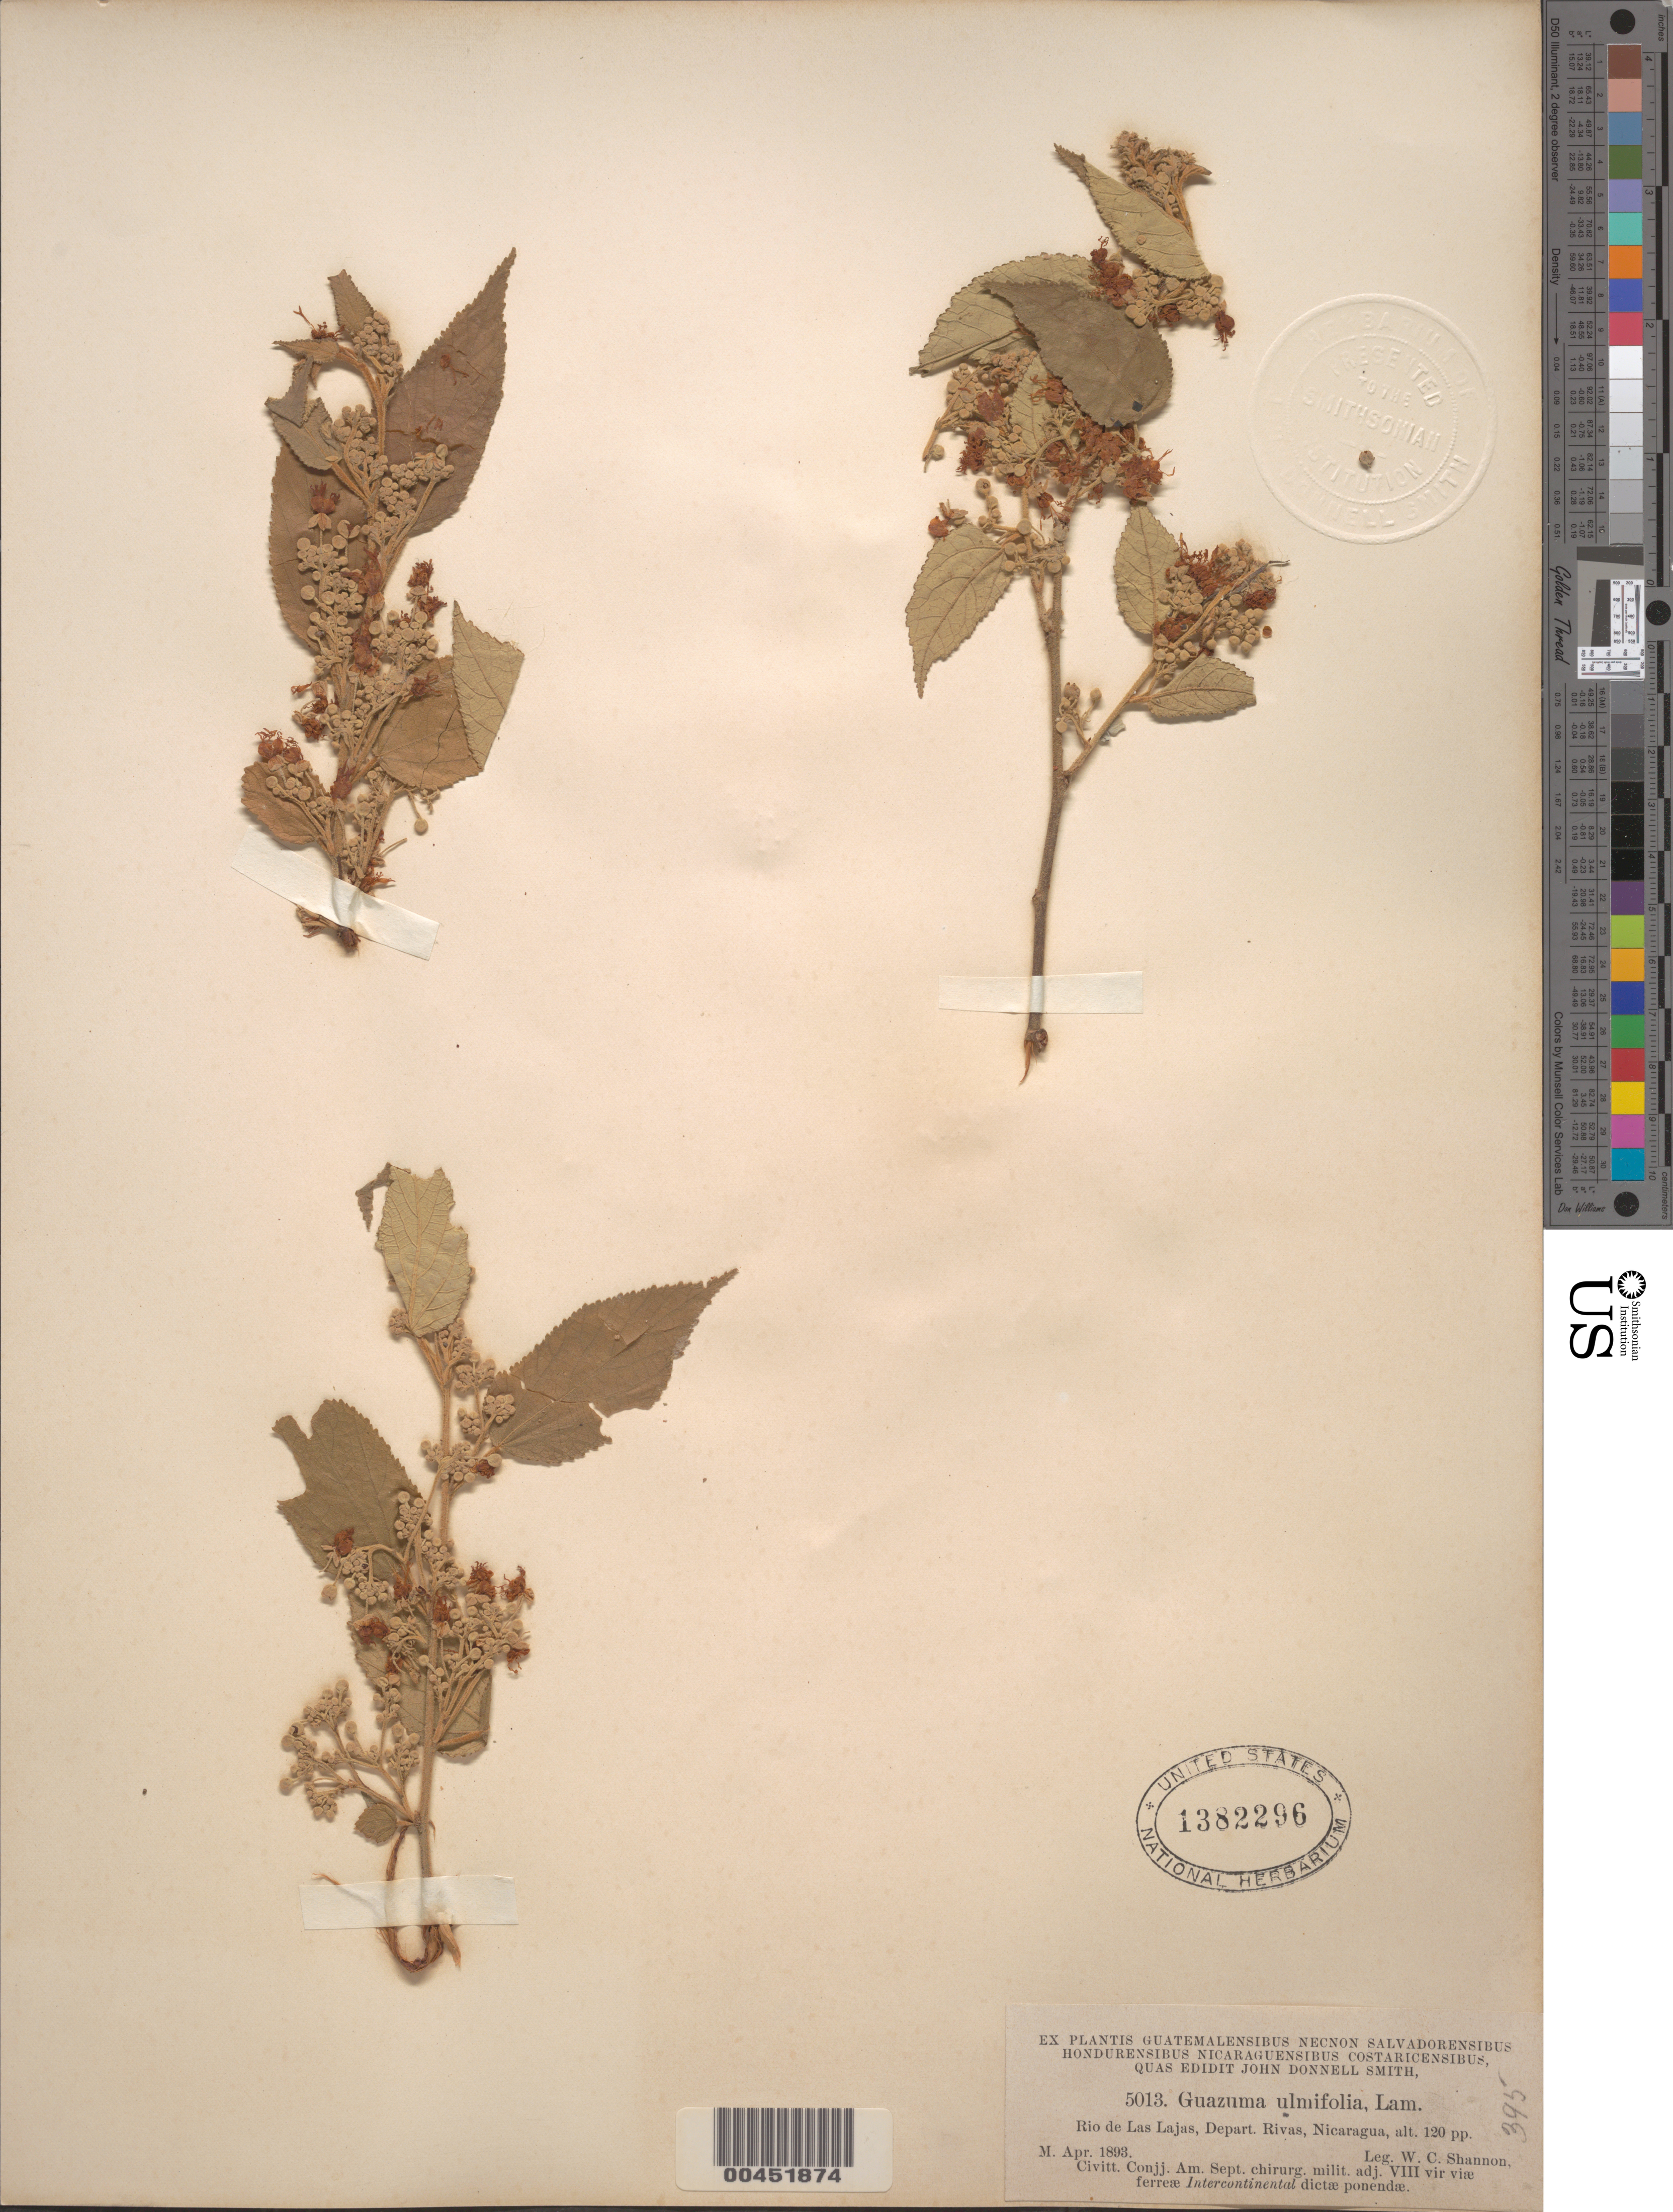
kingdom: Plantae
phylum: Tracheophyta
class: Magnoliopsida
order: Malvales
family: Malvaceae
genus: Guazuma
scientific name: Guazuma ulmifolia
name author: Lam.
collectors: W. C. Shannon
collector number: ex PL. Guat. ... 5013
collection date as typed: Apr 1893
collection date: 1893-04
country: Nicaragua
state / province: Rivas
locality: Río de Las Lajas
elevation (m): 120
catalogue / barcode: US 1382296